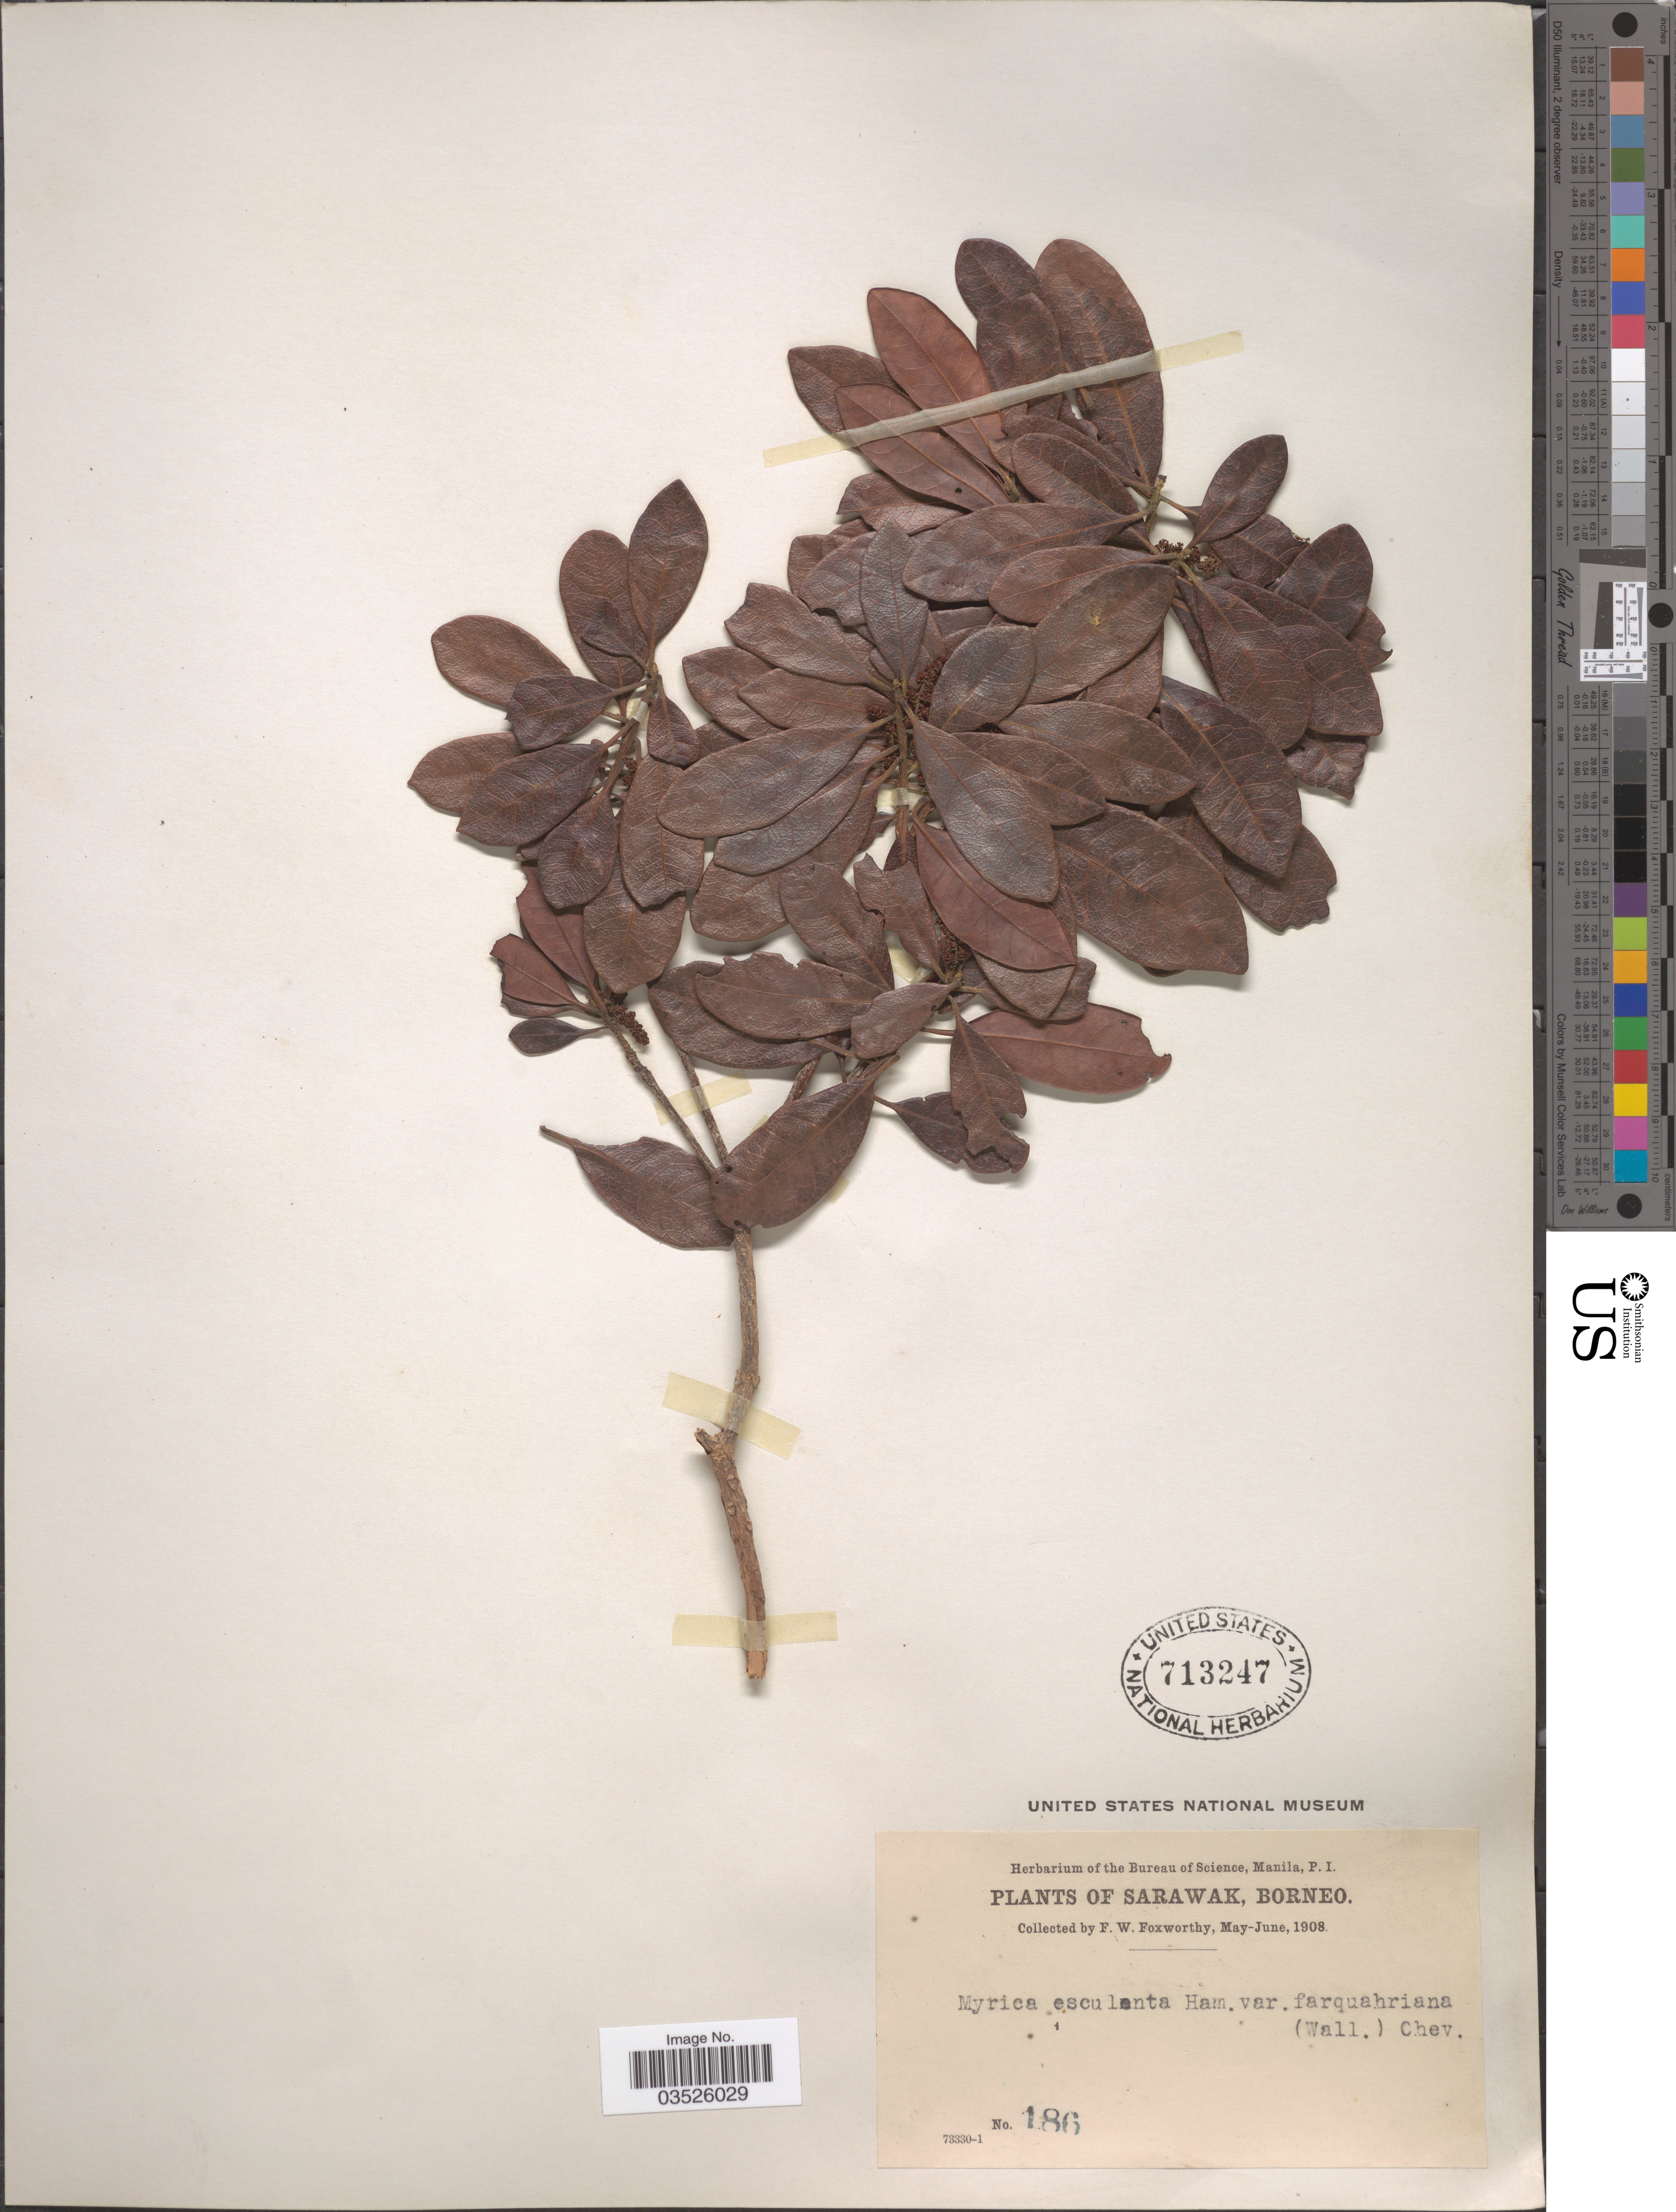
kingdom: Plantae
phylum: Tracheophyta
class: Magnoliopsida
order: Fagales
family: Myricaceae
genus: Morella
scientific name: Morella esculenta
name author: (Buch.-Ham. ex D. Don) I.M. Turner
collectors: F. W. Foxworthy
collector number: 186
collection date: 1908-05/1908-06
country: Malaysia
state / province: Sarawak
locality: Borneo.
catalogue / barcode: US 713247